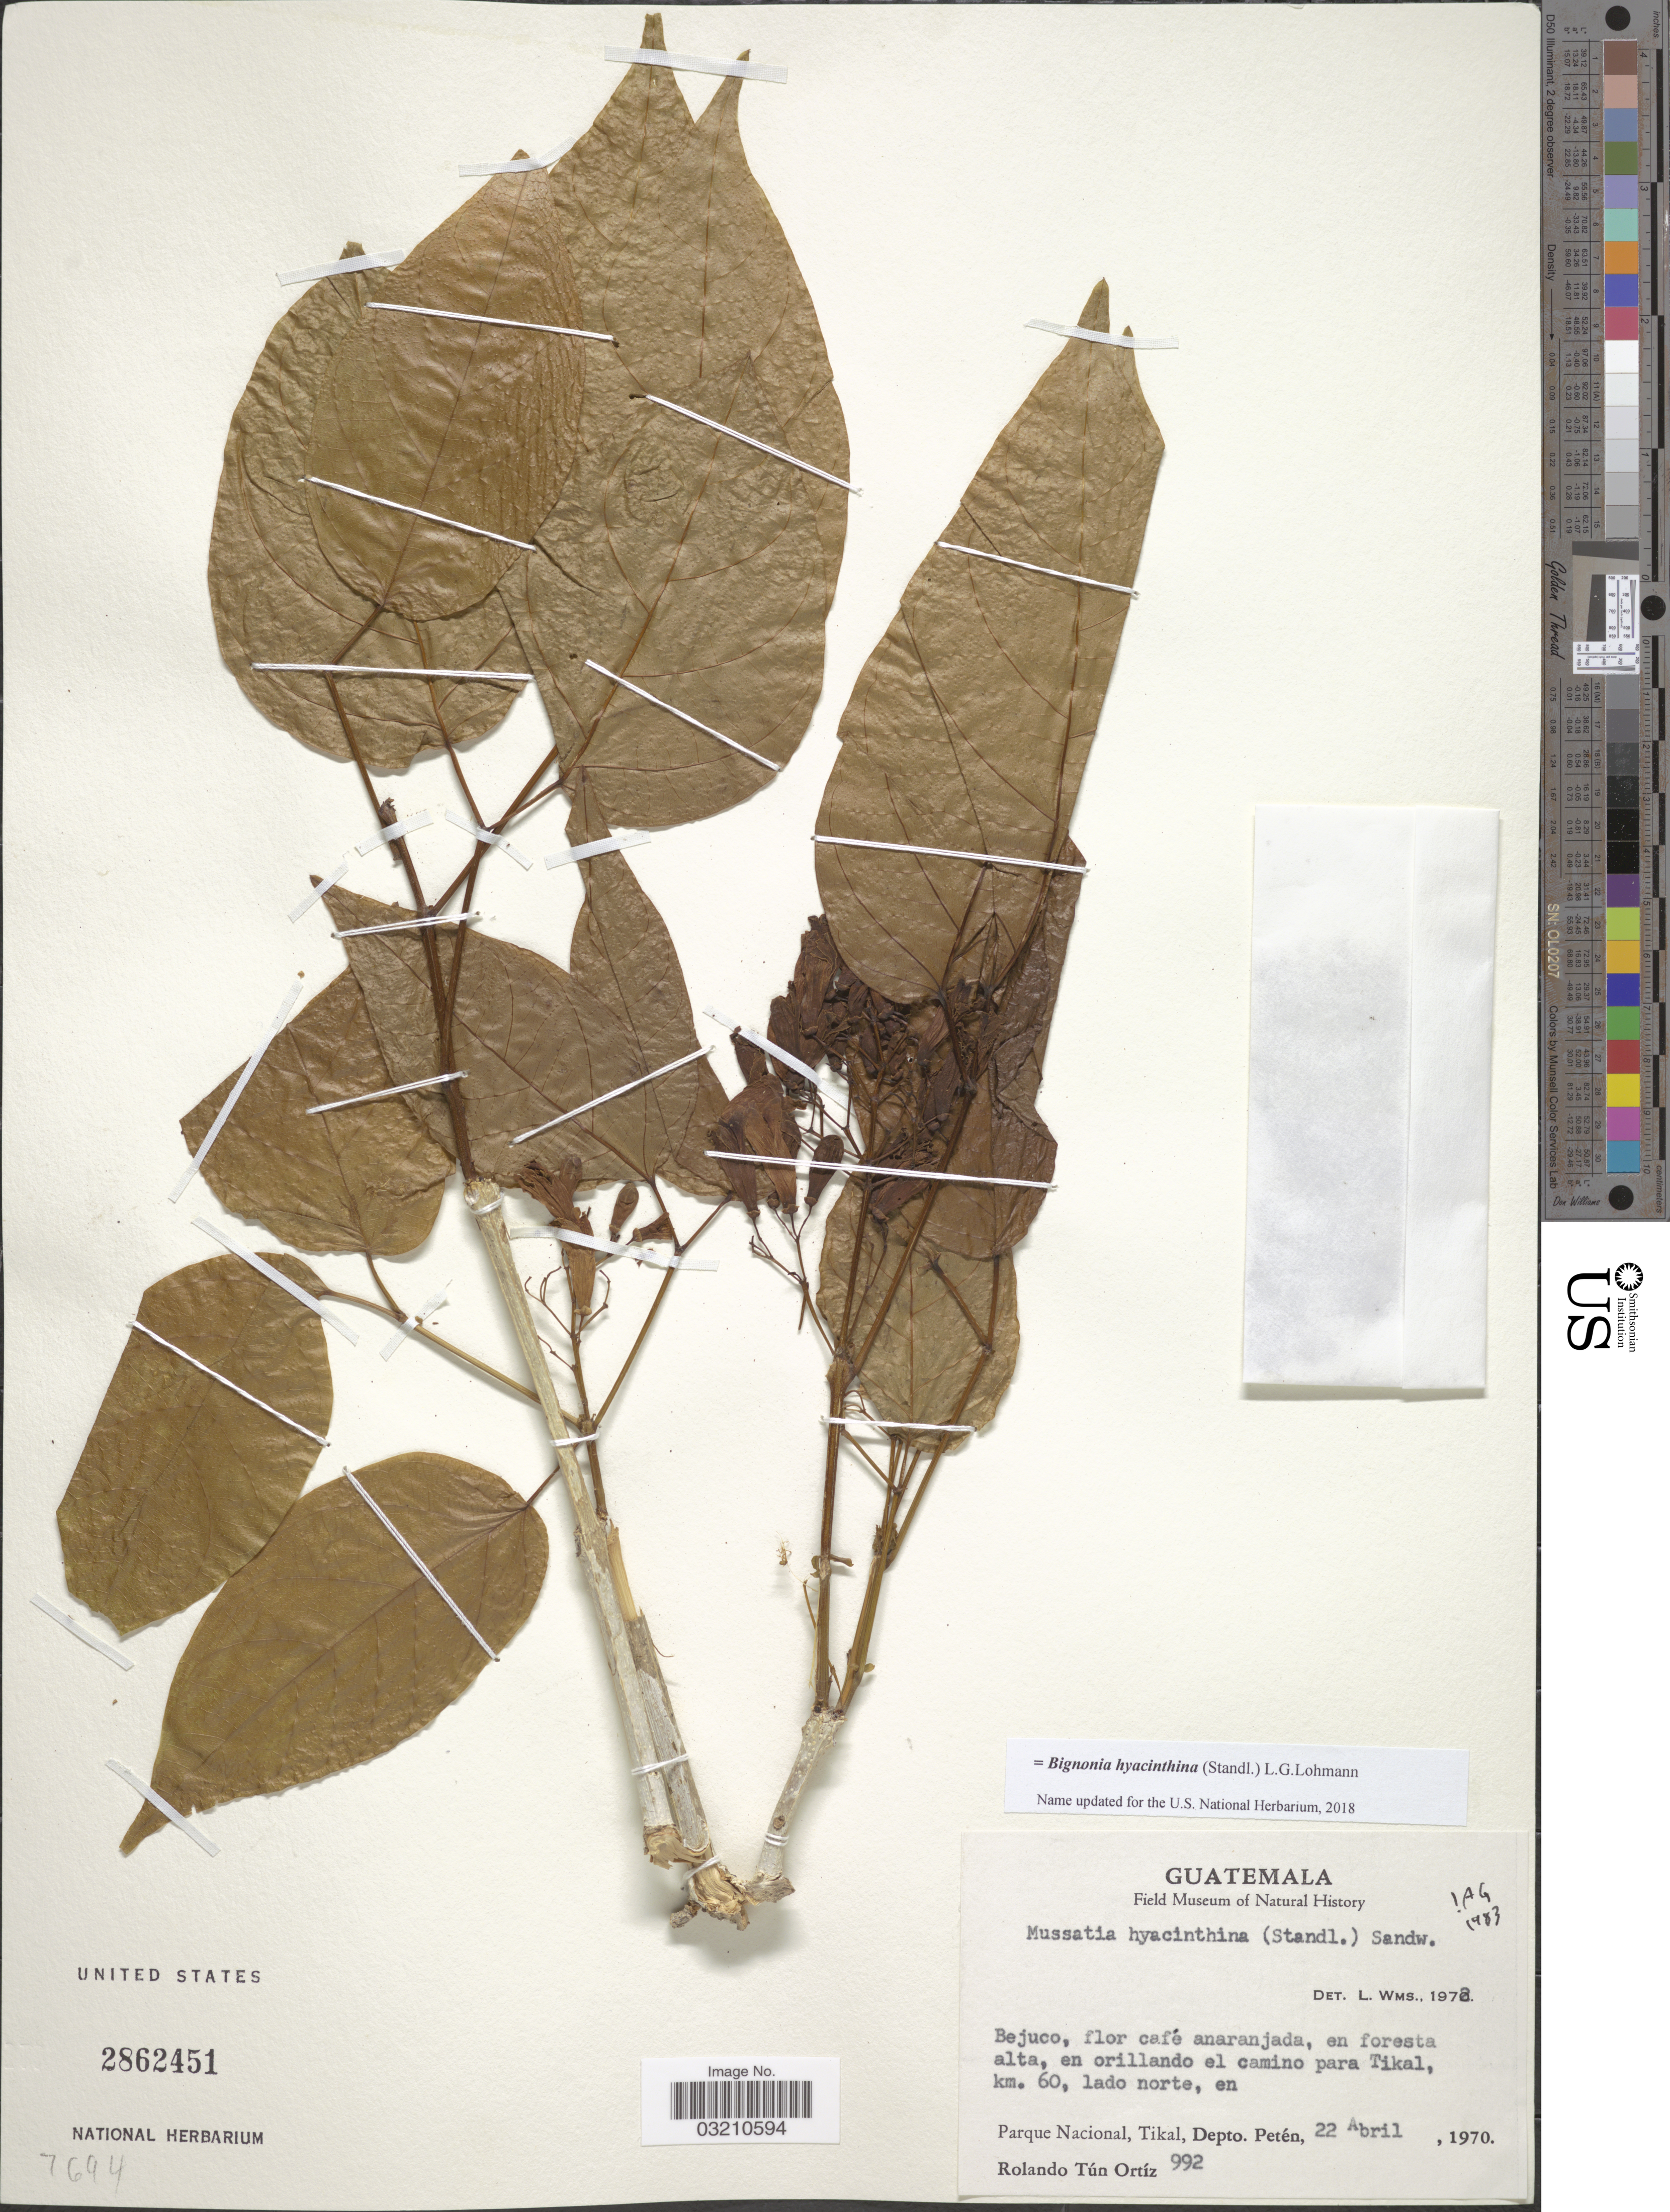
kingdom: Plantae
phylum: Tracheophyta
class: Magnoliopsida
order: Lamiales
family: Bignoniaceae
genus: Bignonia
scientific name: Bignonia hyacinthina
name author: (Standl.) L.G. Lohmann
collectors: R. T. Ortíz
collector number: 992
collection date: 1970-04-22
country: Guatemala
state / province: El Petén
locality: En orillando el camino para Tikal, km. 60, lado norte, en Parque Nacional, Tikal, Depto. Petén.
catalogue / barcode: US 2862451